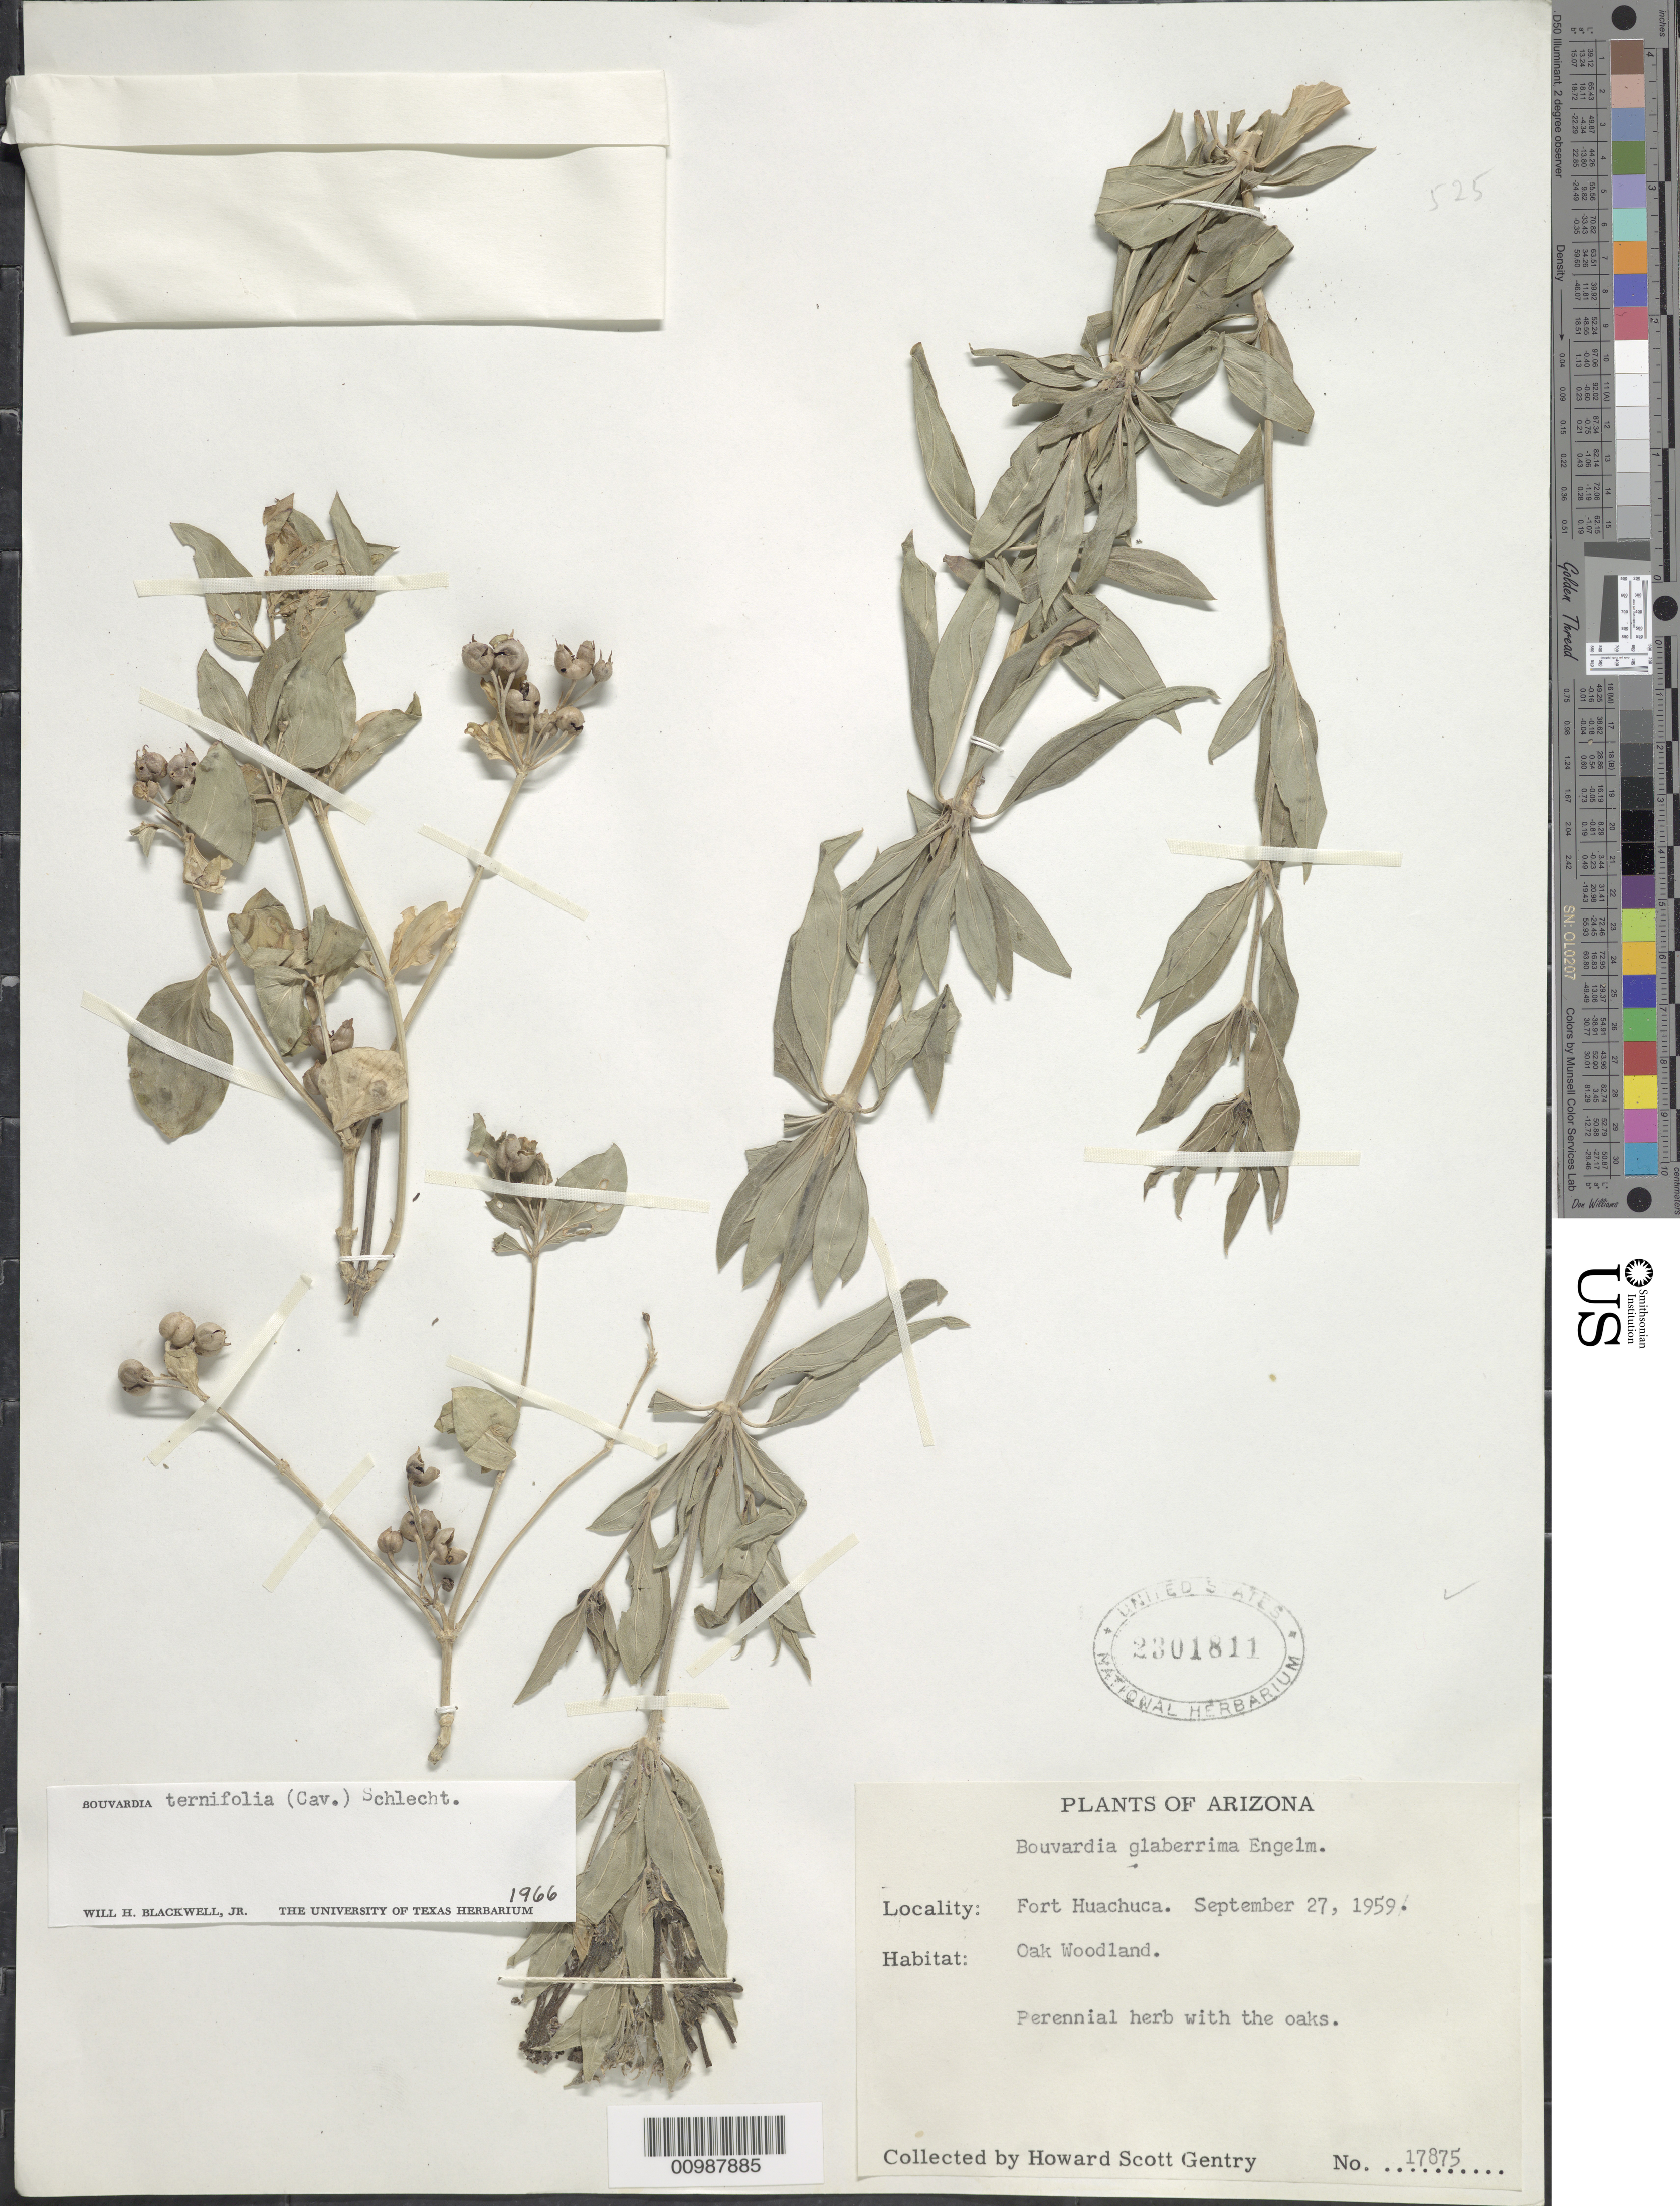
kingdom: Plantae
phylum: Tracheophyta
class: Magnoliopsida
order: Gentianales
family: Rubiaceae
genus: Bouvardia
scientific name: Bouvardia ternifolia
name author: (Cav.) Schltdl.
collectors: H. S. Gentry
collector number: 17875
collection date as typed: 27 Sep 1959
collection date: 1959-09-27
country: United States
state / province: Arizona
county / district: Cochise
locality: Fort Huachuca; oak woodland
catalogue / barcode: US 2301811